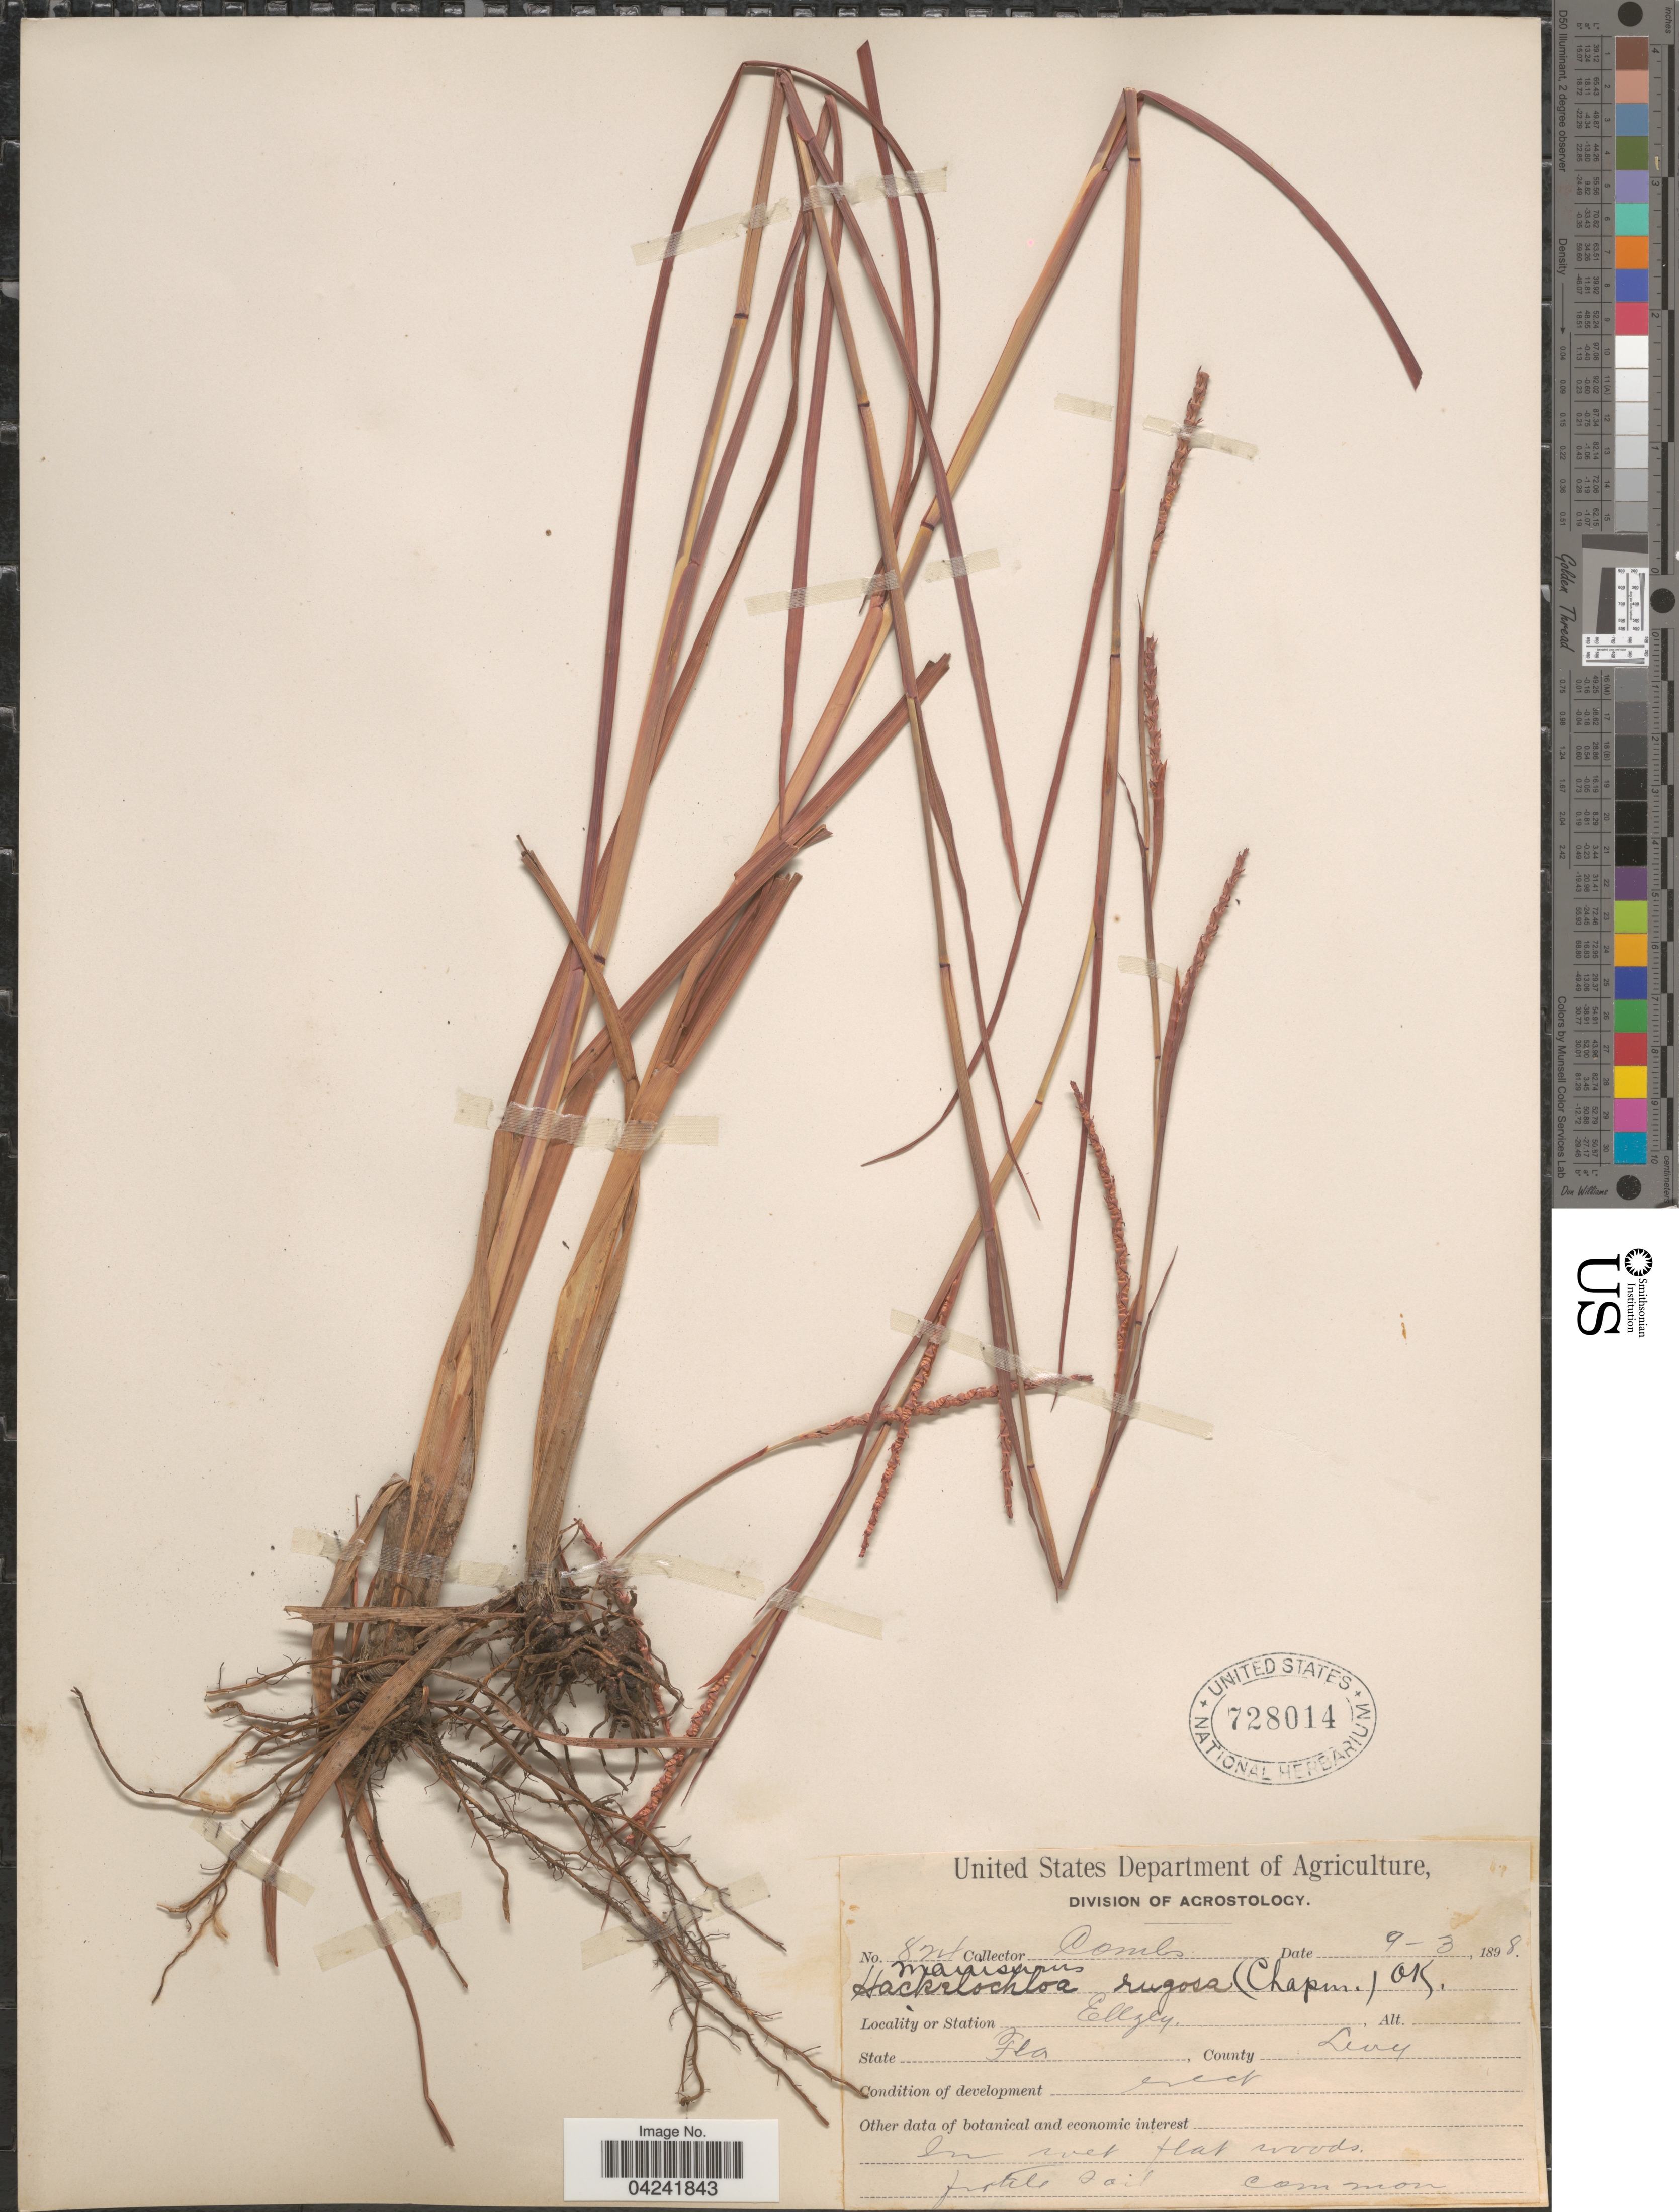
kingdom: Plantae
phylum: Tracheophyta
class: Liliopsida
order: Poales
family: Poaceae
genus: Mnesithea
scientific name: Mnesithea rugosa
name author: (Nutt.) de Koning & Sosef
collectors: -. Combs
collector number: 824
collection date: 1898-09-03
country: United States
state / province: Florida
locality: Ellzey. County Levy.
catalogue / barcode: US 728014